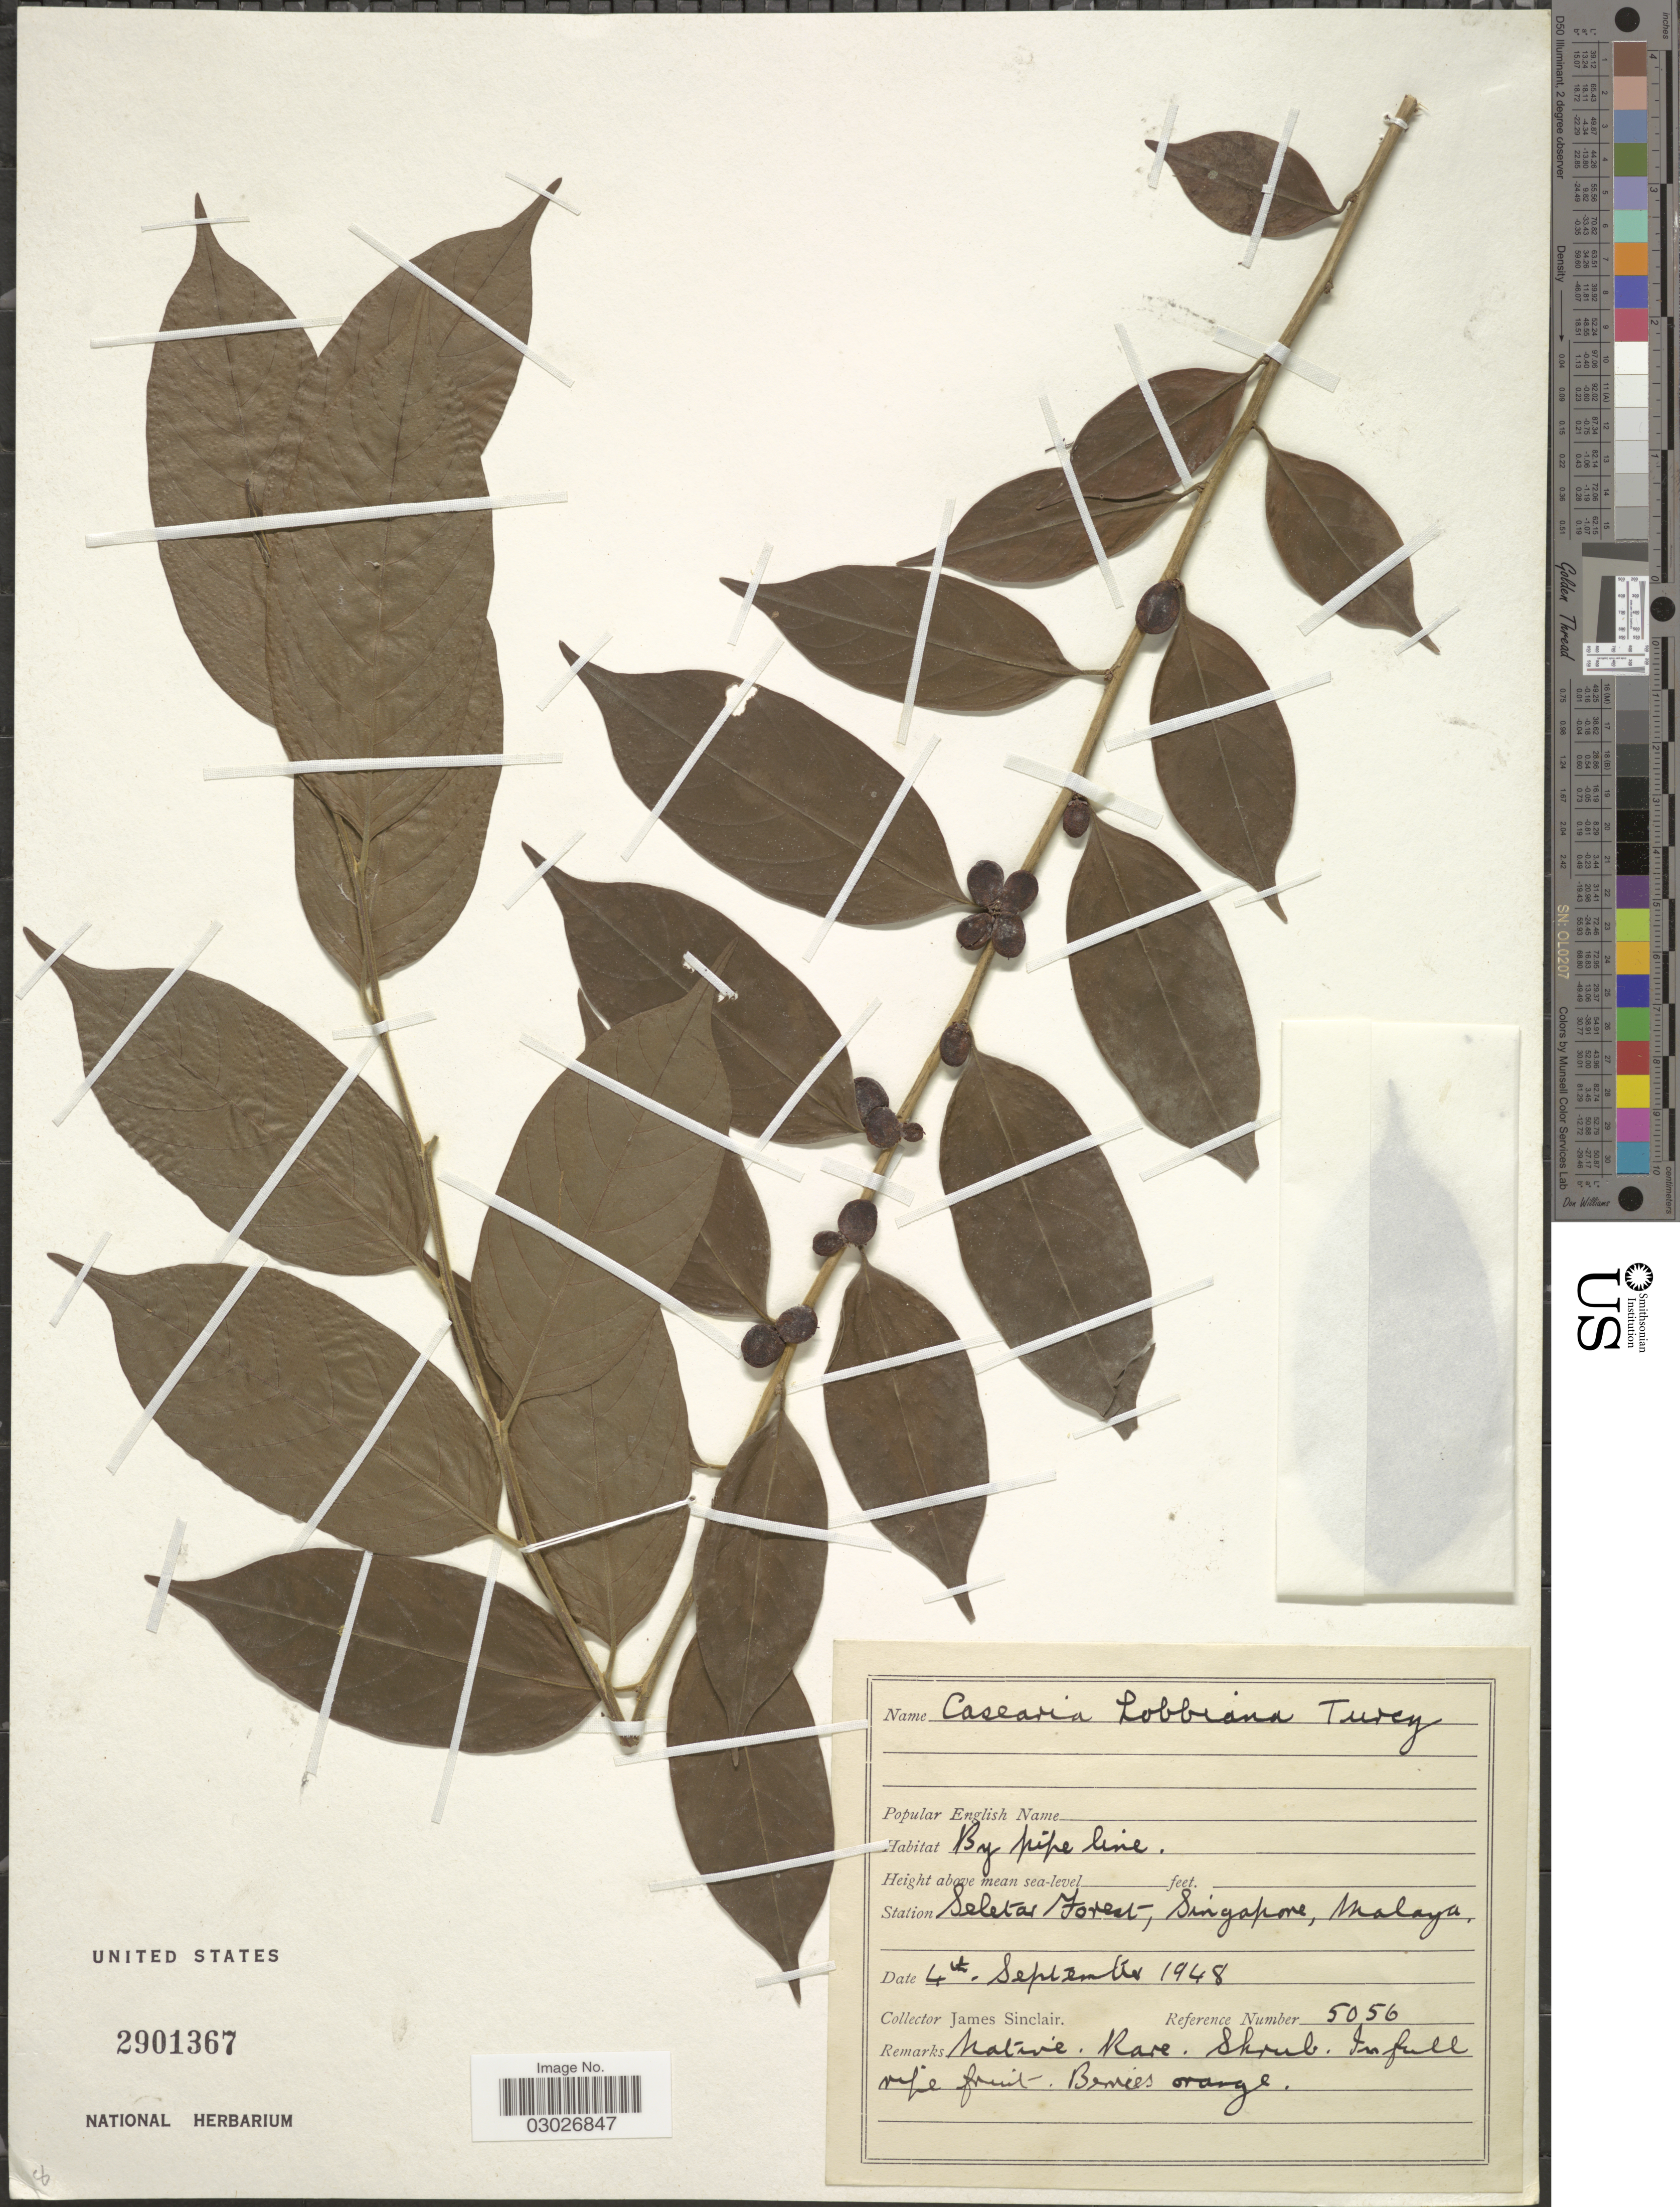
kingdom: Plantae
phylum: Tracheophyta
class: Magnoliopsida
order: Malpighiales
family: Salicaceae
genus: Casearia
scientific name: Casearia lobbiana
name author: Turcz.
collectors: J. Sinclair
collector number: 5056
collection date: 1948-09-04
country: Singapore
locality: Seletar Forest.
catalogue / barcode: US 2901367